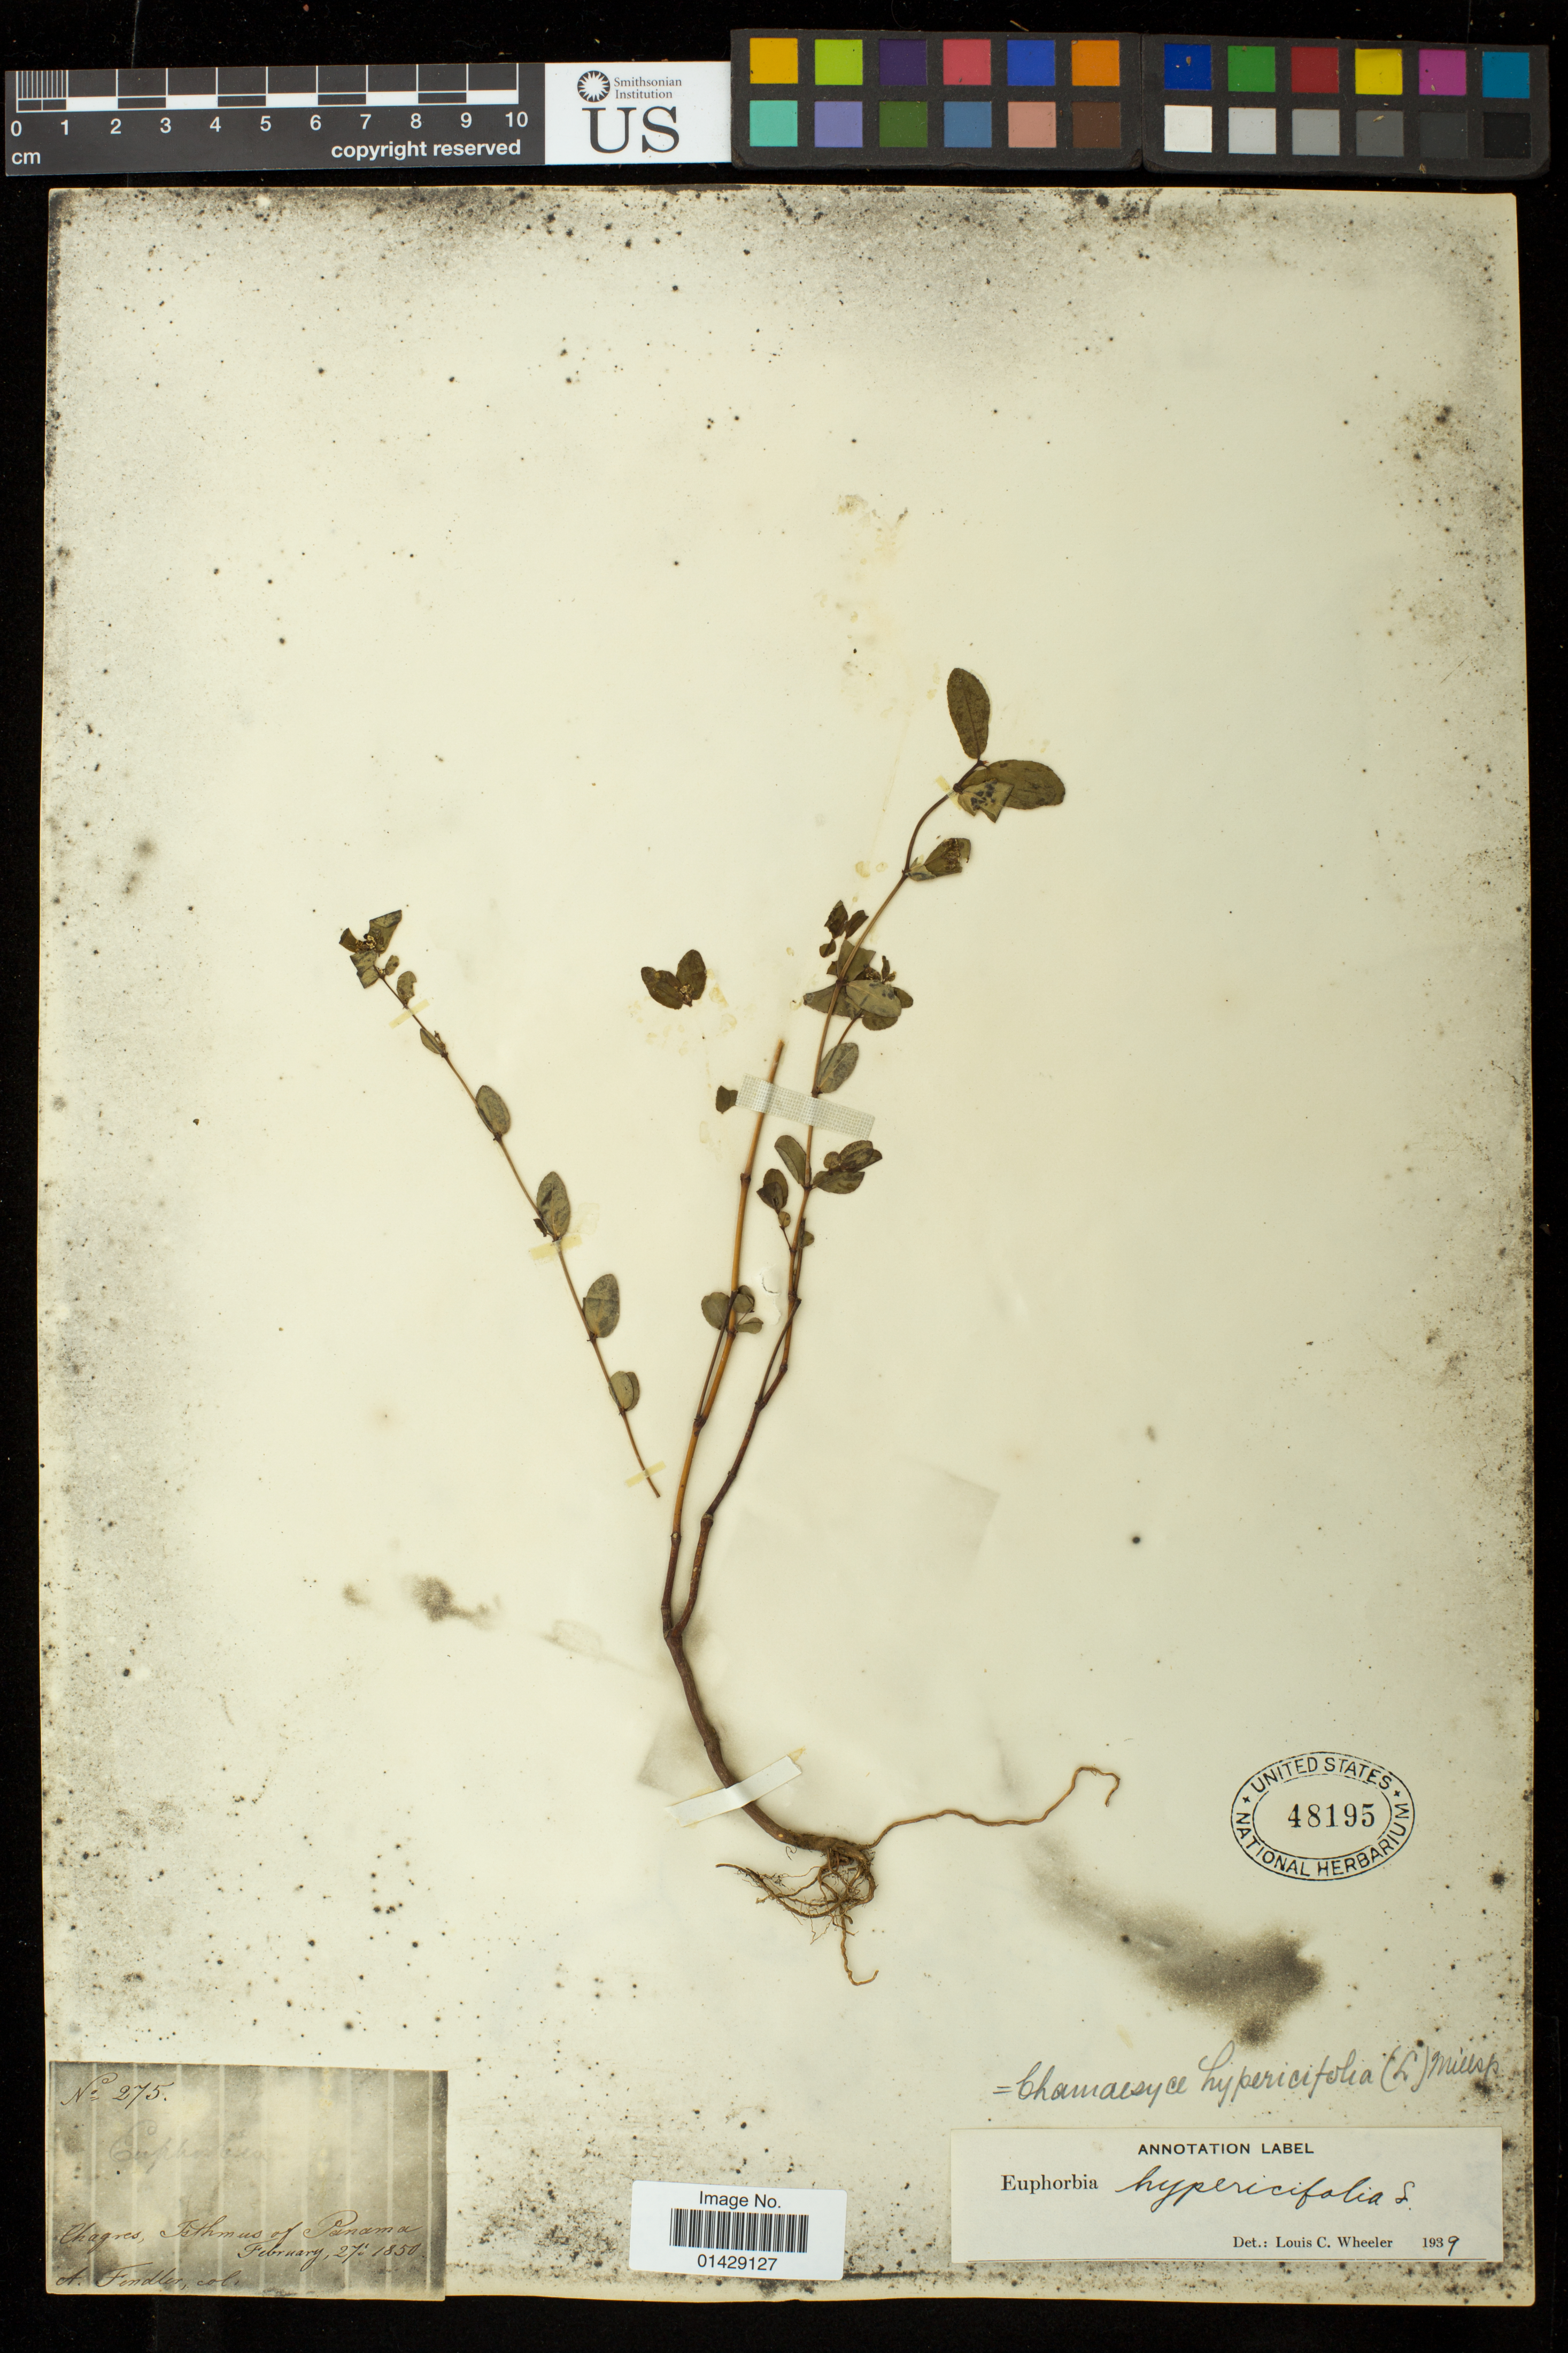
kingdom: Plantae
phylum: Tracheophyta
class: Magnoliopsida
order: Malpighiales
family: Euphorbiaceae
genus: Euphorbia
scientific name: Euphorbia hypericifolia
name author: L.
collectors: A. Fendler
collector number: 275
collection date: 1850-02-27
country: Panama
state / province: Colón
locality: Chagres, Isthus of Panama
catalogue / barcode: US 48195